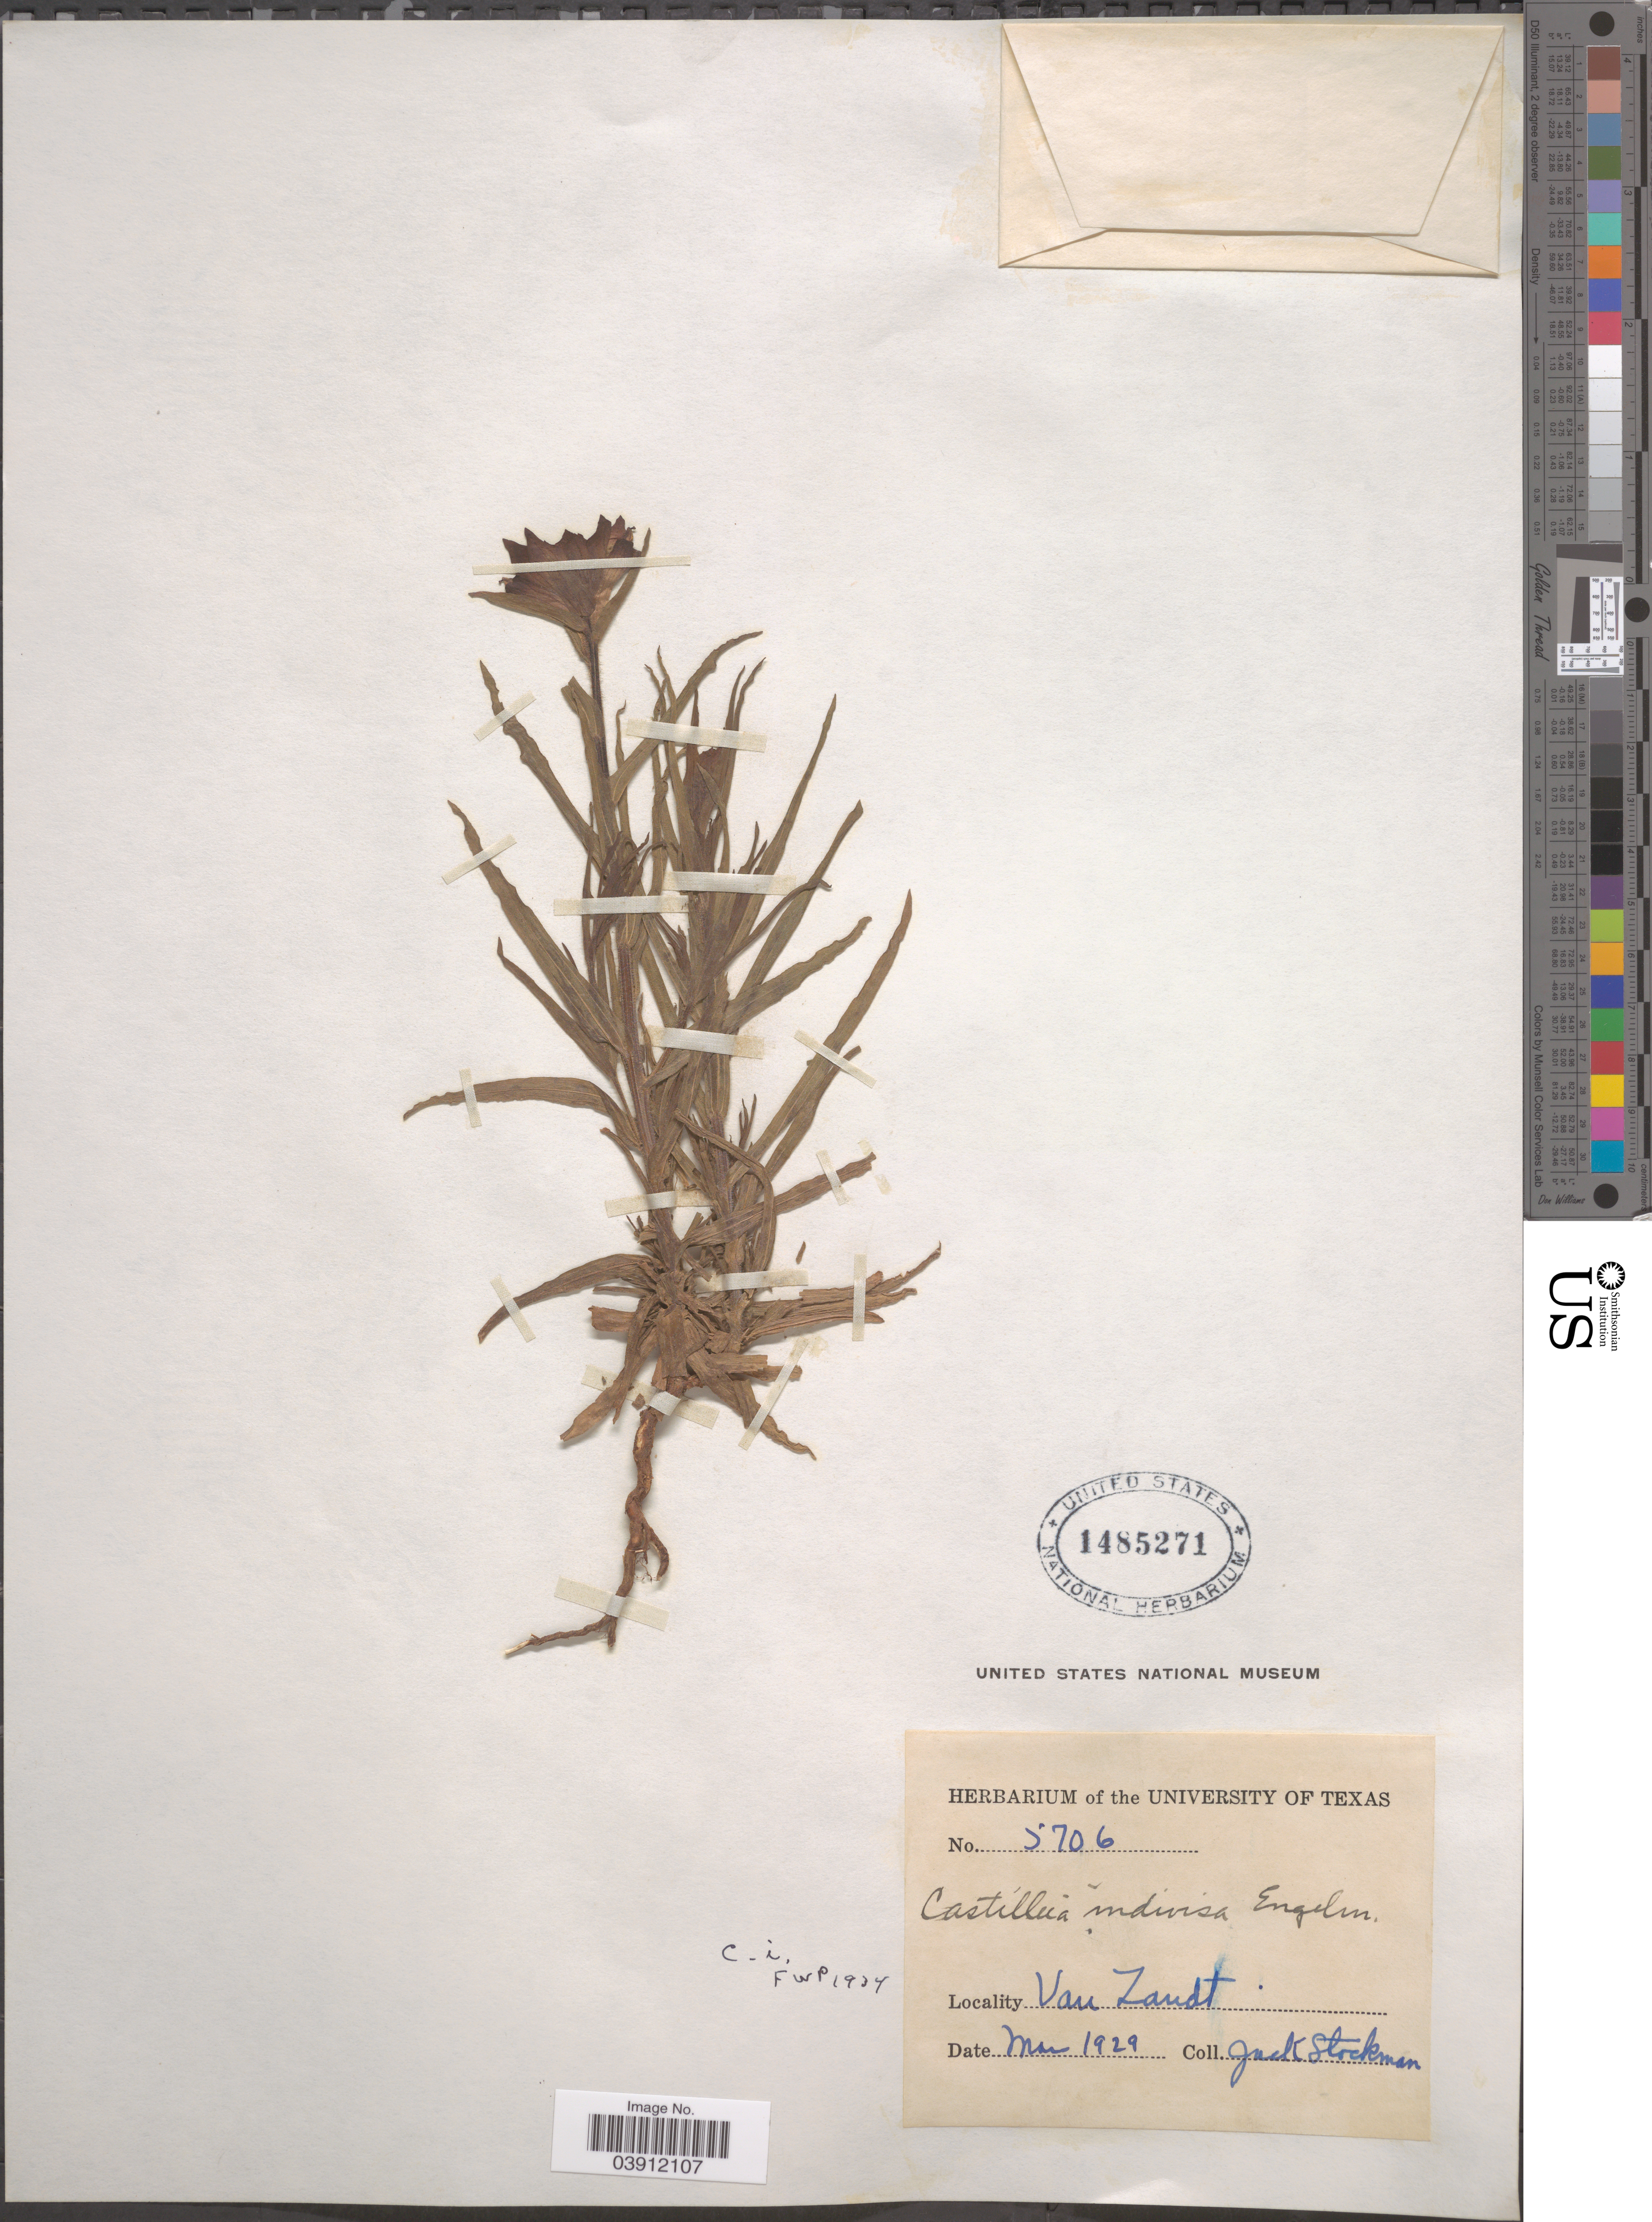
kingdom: Plantae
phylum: Tracheophyta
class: Magnoliopsida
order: Lamiales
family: Orobanchaceae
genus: Castilleja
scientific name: Castilleja indivisa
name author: Engelm. in Engelm. & A. Gray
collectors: J. Stockman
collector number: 5706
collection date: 1929-03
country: United States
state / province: Texas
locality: Van Zandt.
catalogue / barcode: US 1485271